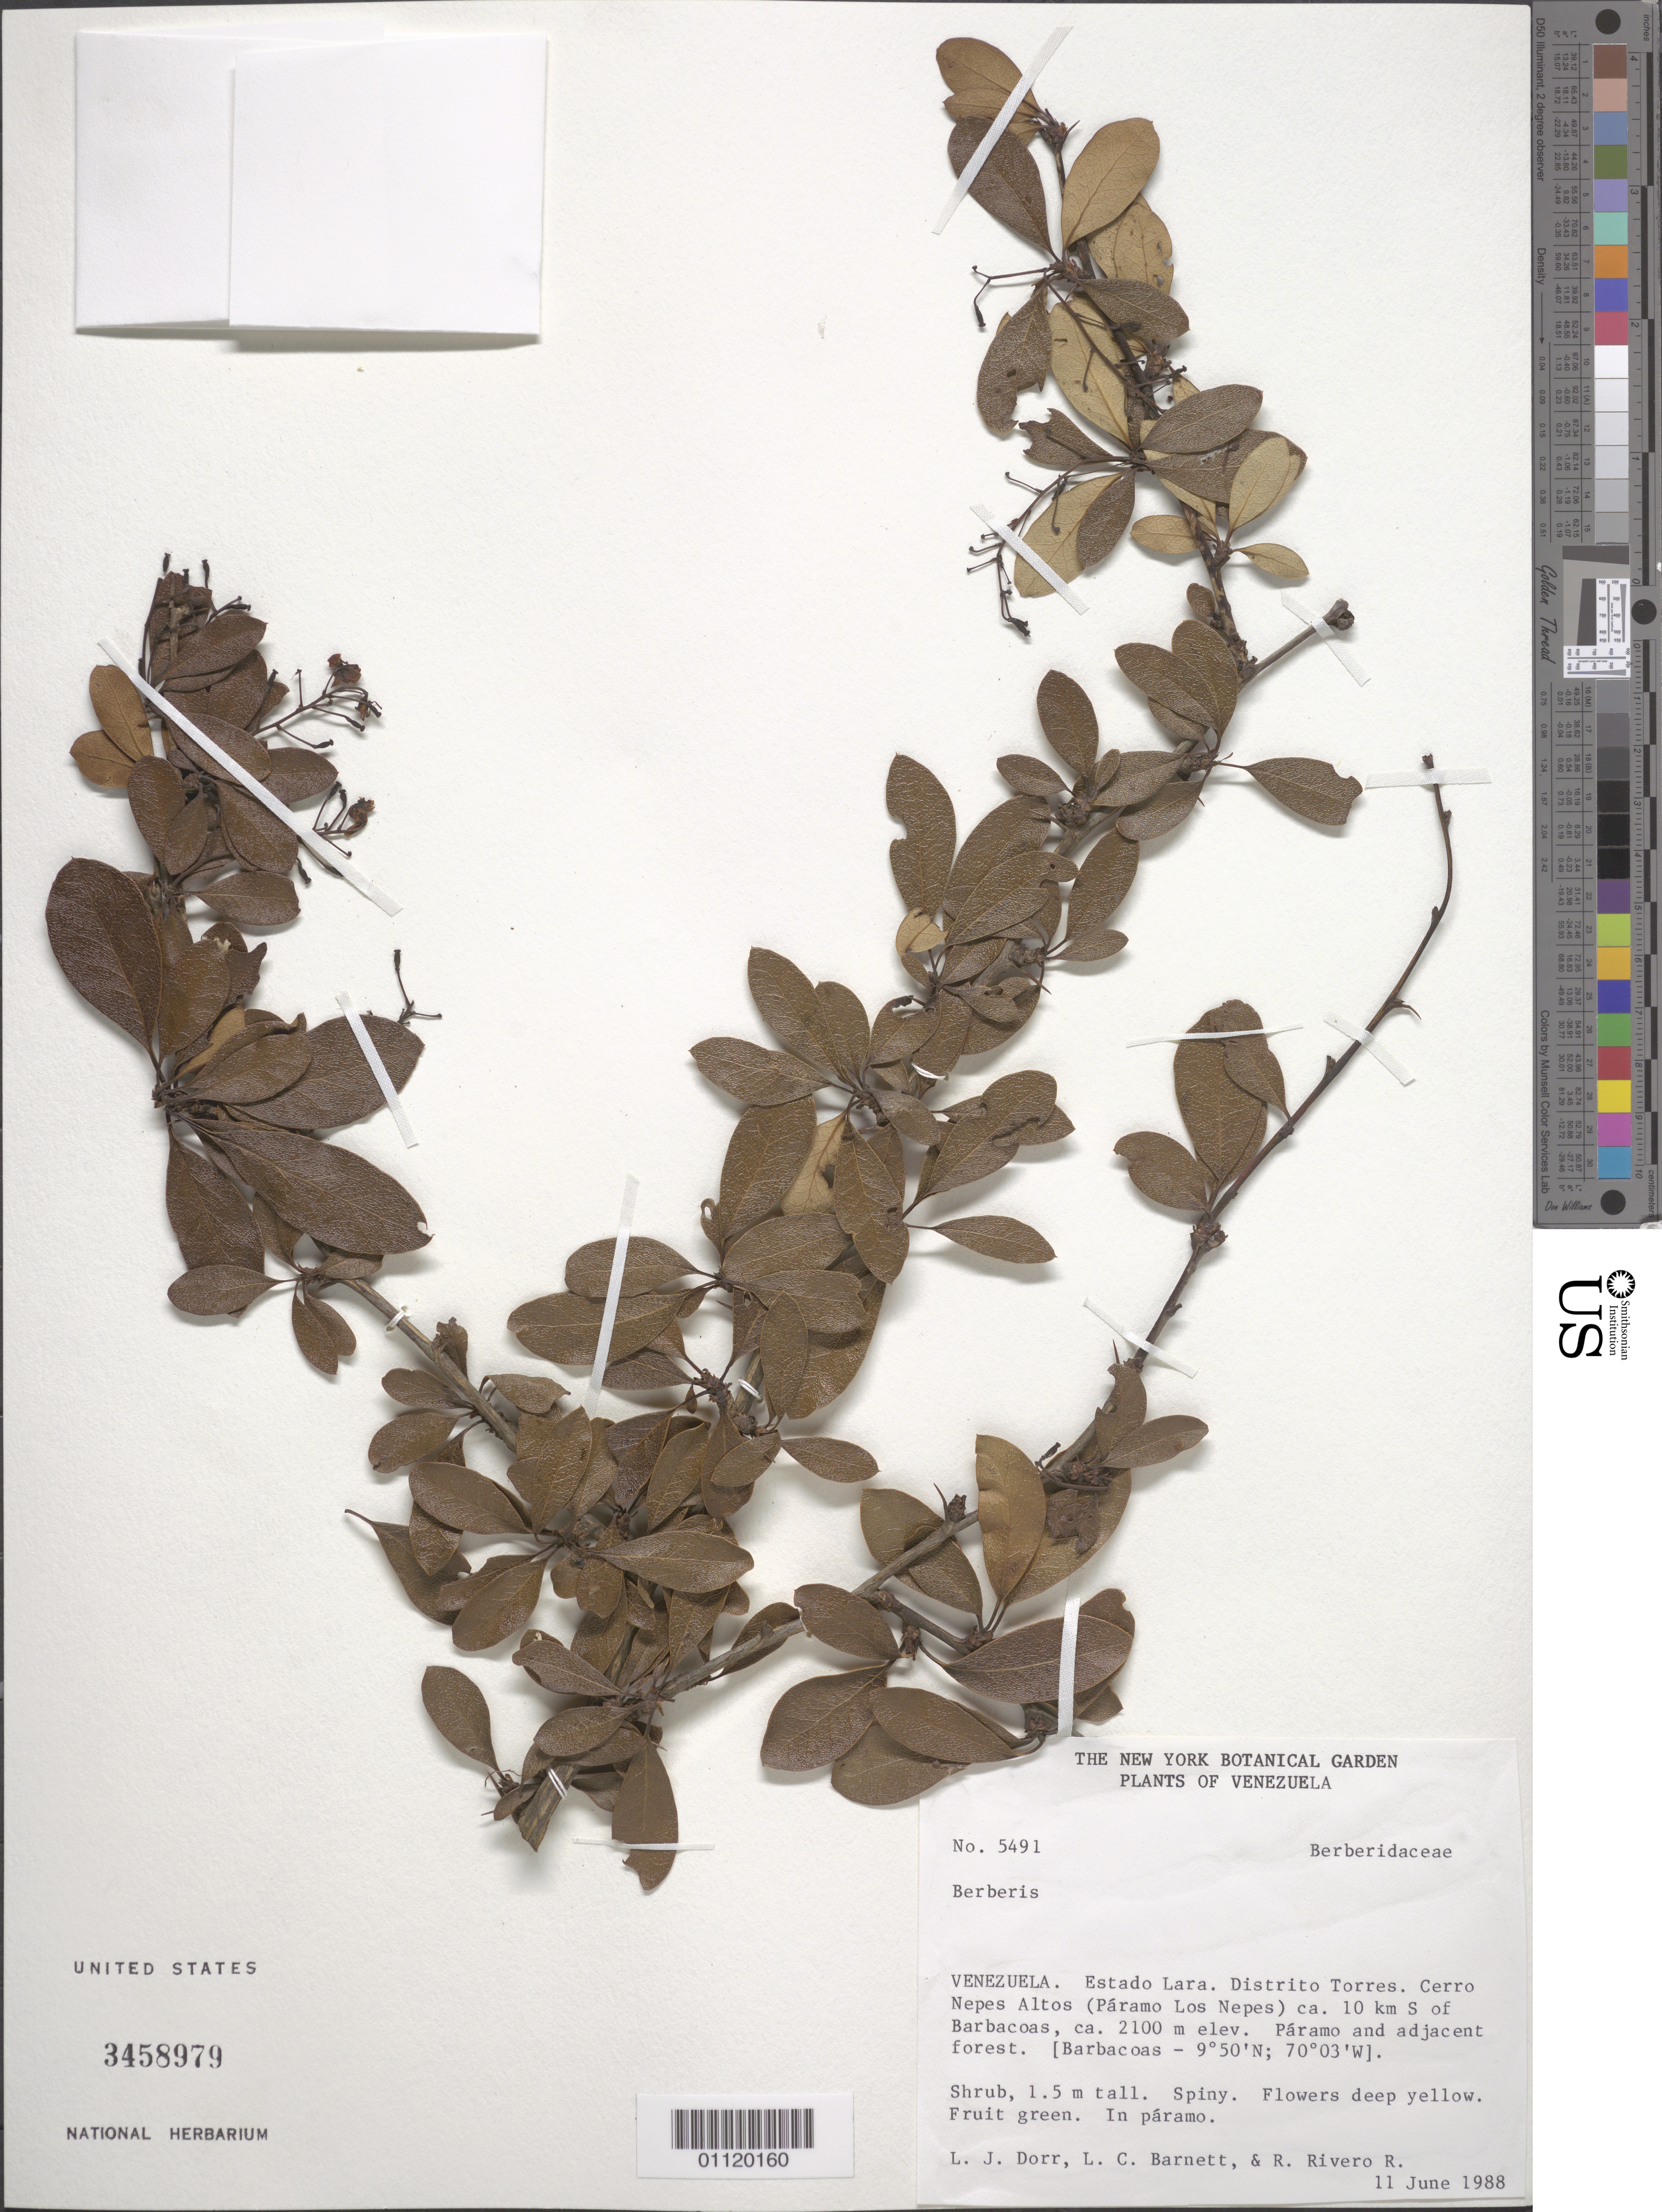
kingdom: Plantae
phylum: Tracheophyta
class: Magnoliopsida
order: Ranunculales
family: Berberidaceae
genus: Berberis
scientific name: Berberis sp.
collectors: L. J. Dorr, L. C. Barnett & R. Rivero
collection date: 1988-06-11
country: Venezuela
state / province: Lara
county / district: Torres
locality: Cerro Nepes Altos (Páramo Los Nepes) ca. 10 km S of Barbacoas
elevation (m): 2100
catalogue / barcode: US 3458979